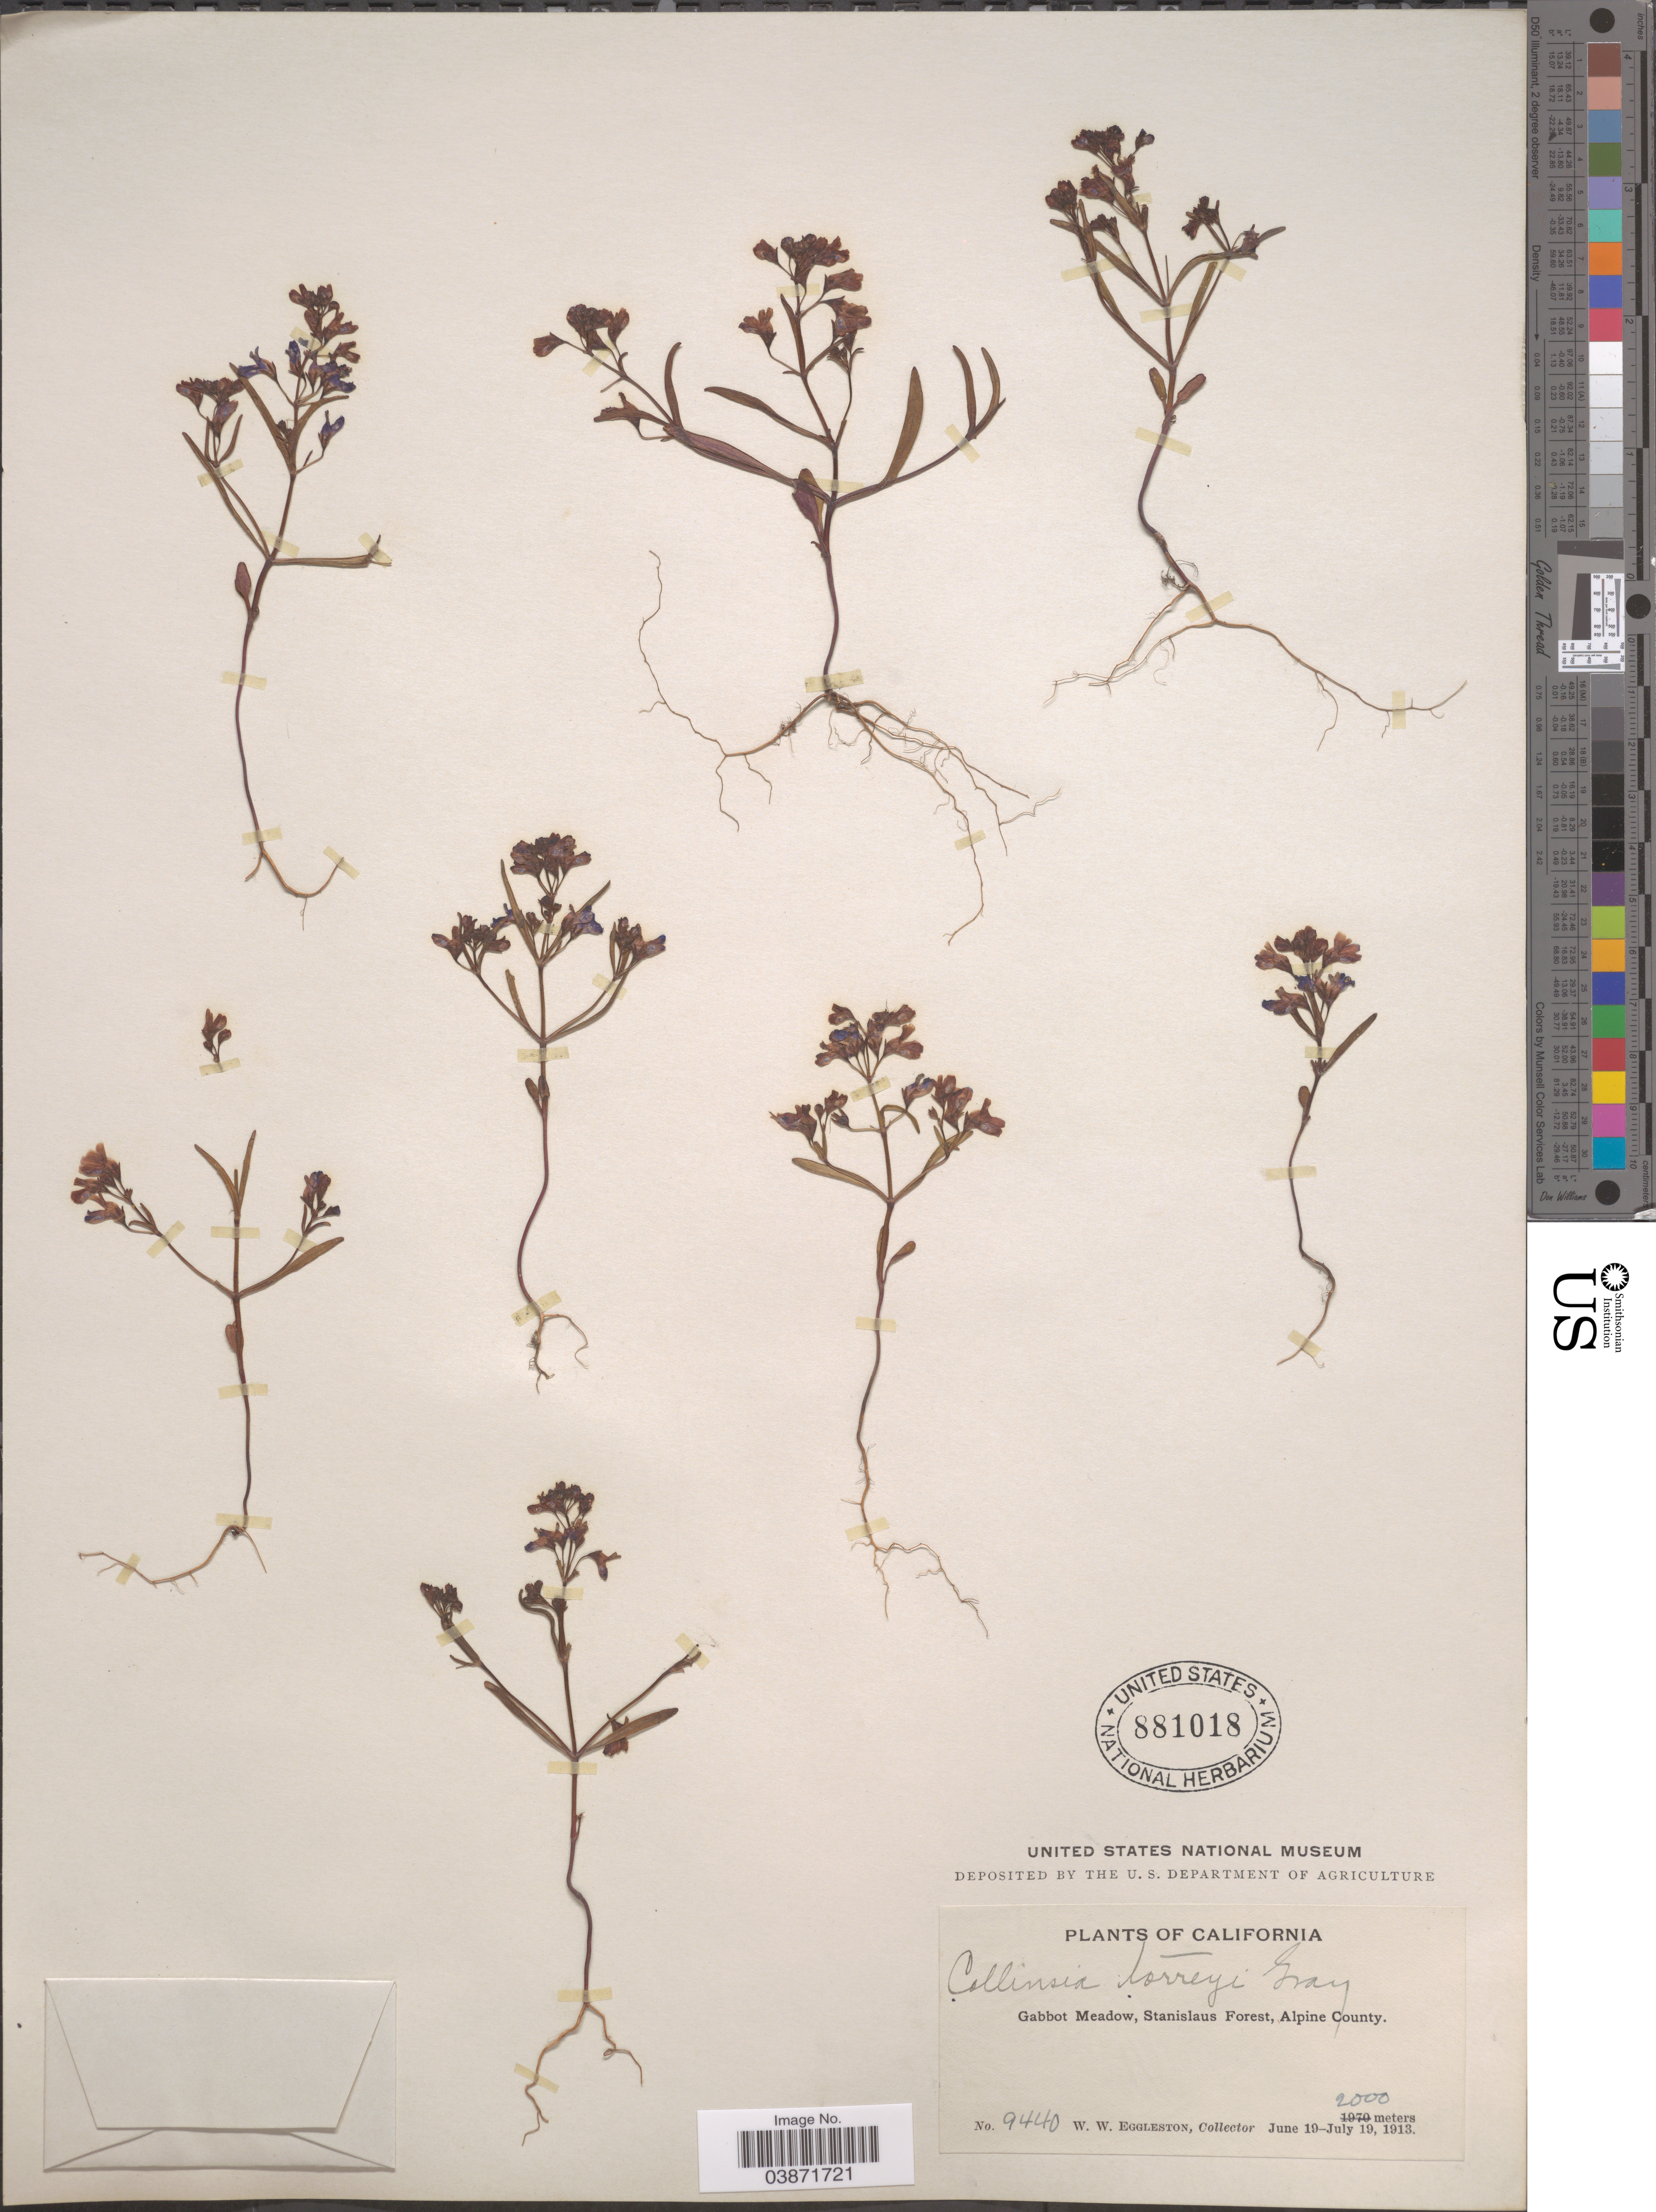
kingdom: Plantae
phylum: Tracheophyta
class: Magnoliopsida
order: Lamiales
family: Plantaginaceae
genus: Collinsia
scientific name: Collinsia torreyi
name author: A. Gray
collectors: W. W. Eggleston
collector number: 9440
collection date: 1913-06-19/1913-07-19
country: United States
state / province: California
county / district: Alpine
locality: Gabbot Meadow, Stanislaus Forest, Alpine County.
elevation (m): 2000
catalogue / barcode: US 881018